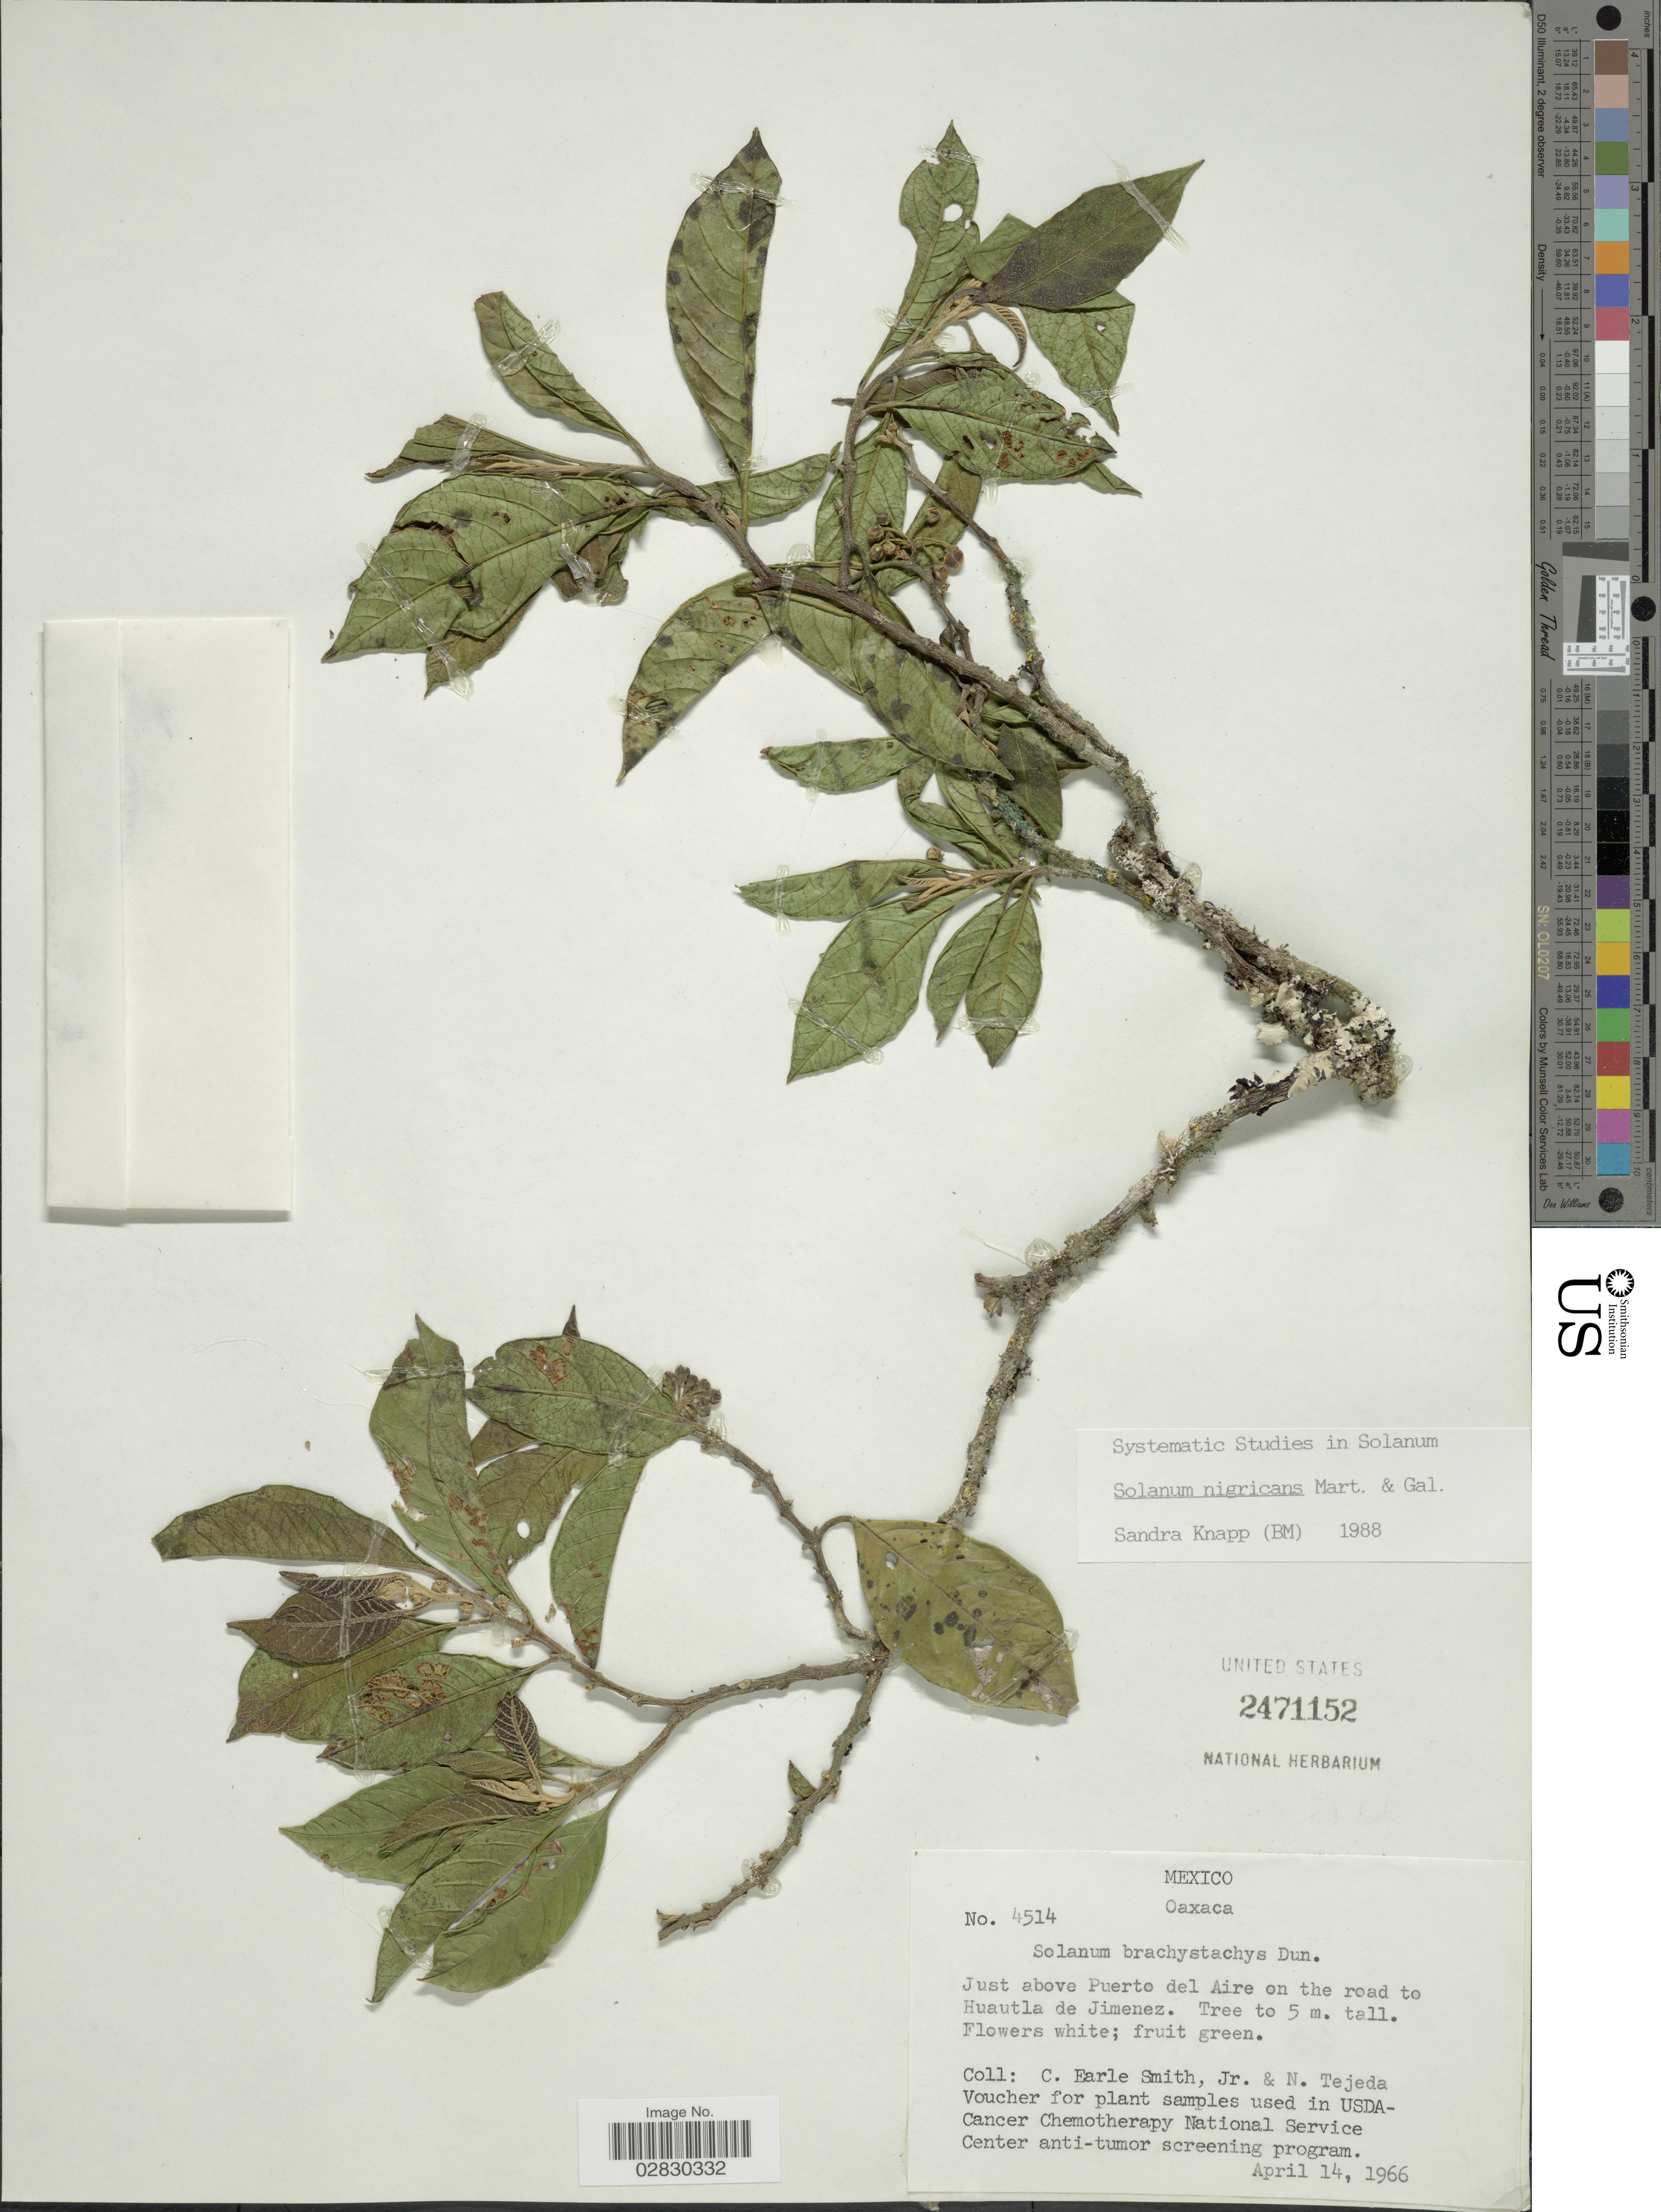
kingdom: Plantae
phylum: Tracheophyta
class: Magnoliopsida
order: Solanales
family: Solanaceae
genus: Solanum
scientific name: Solanum nigricans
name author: M. Martens & Galeotti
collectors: C. E. Smith Jr. & N. Tejeda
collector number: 4514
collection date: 1966-04-14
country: Mexico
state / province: Oaxaca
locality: Just above Puerto del Aire on the road to Huautla de Jimenez.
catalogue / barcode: US 2471152